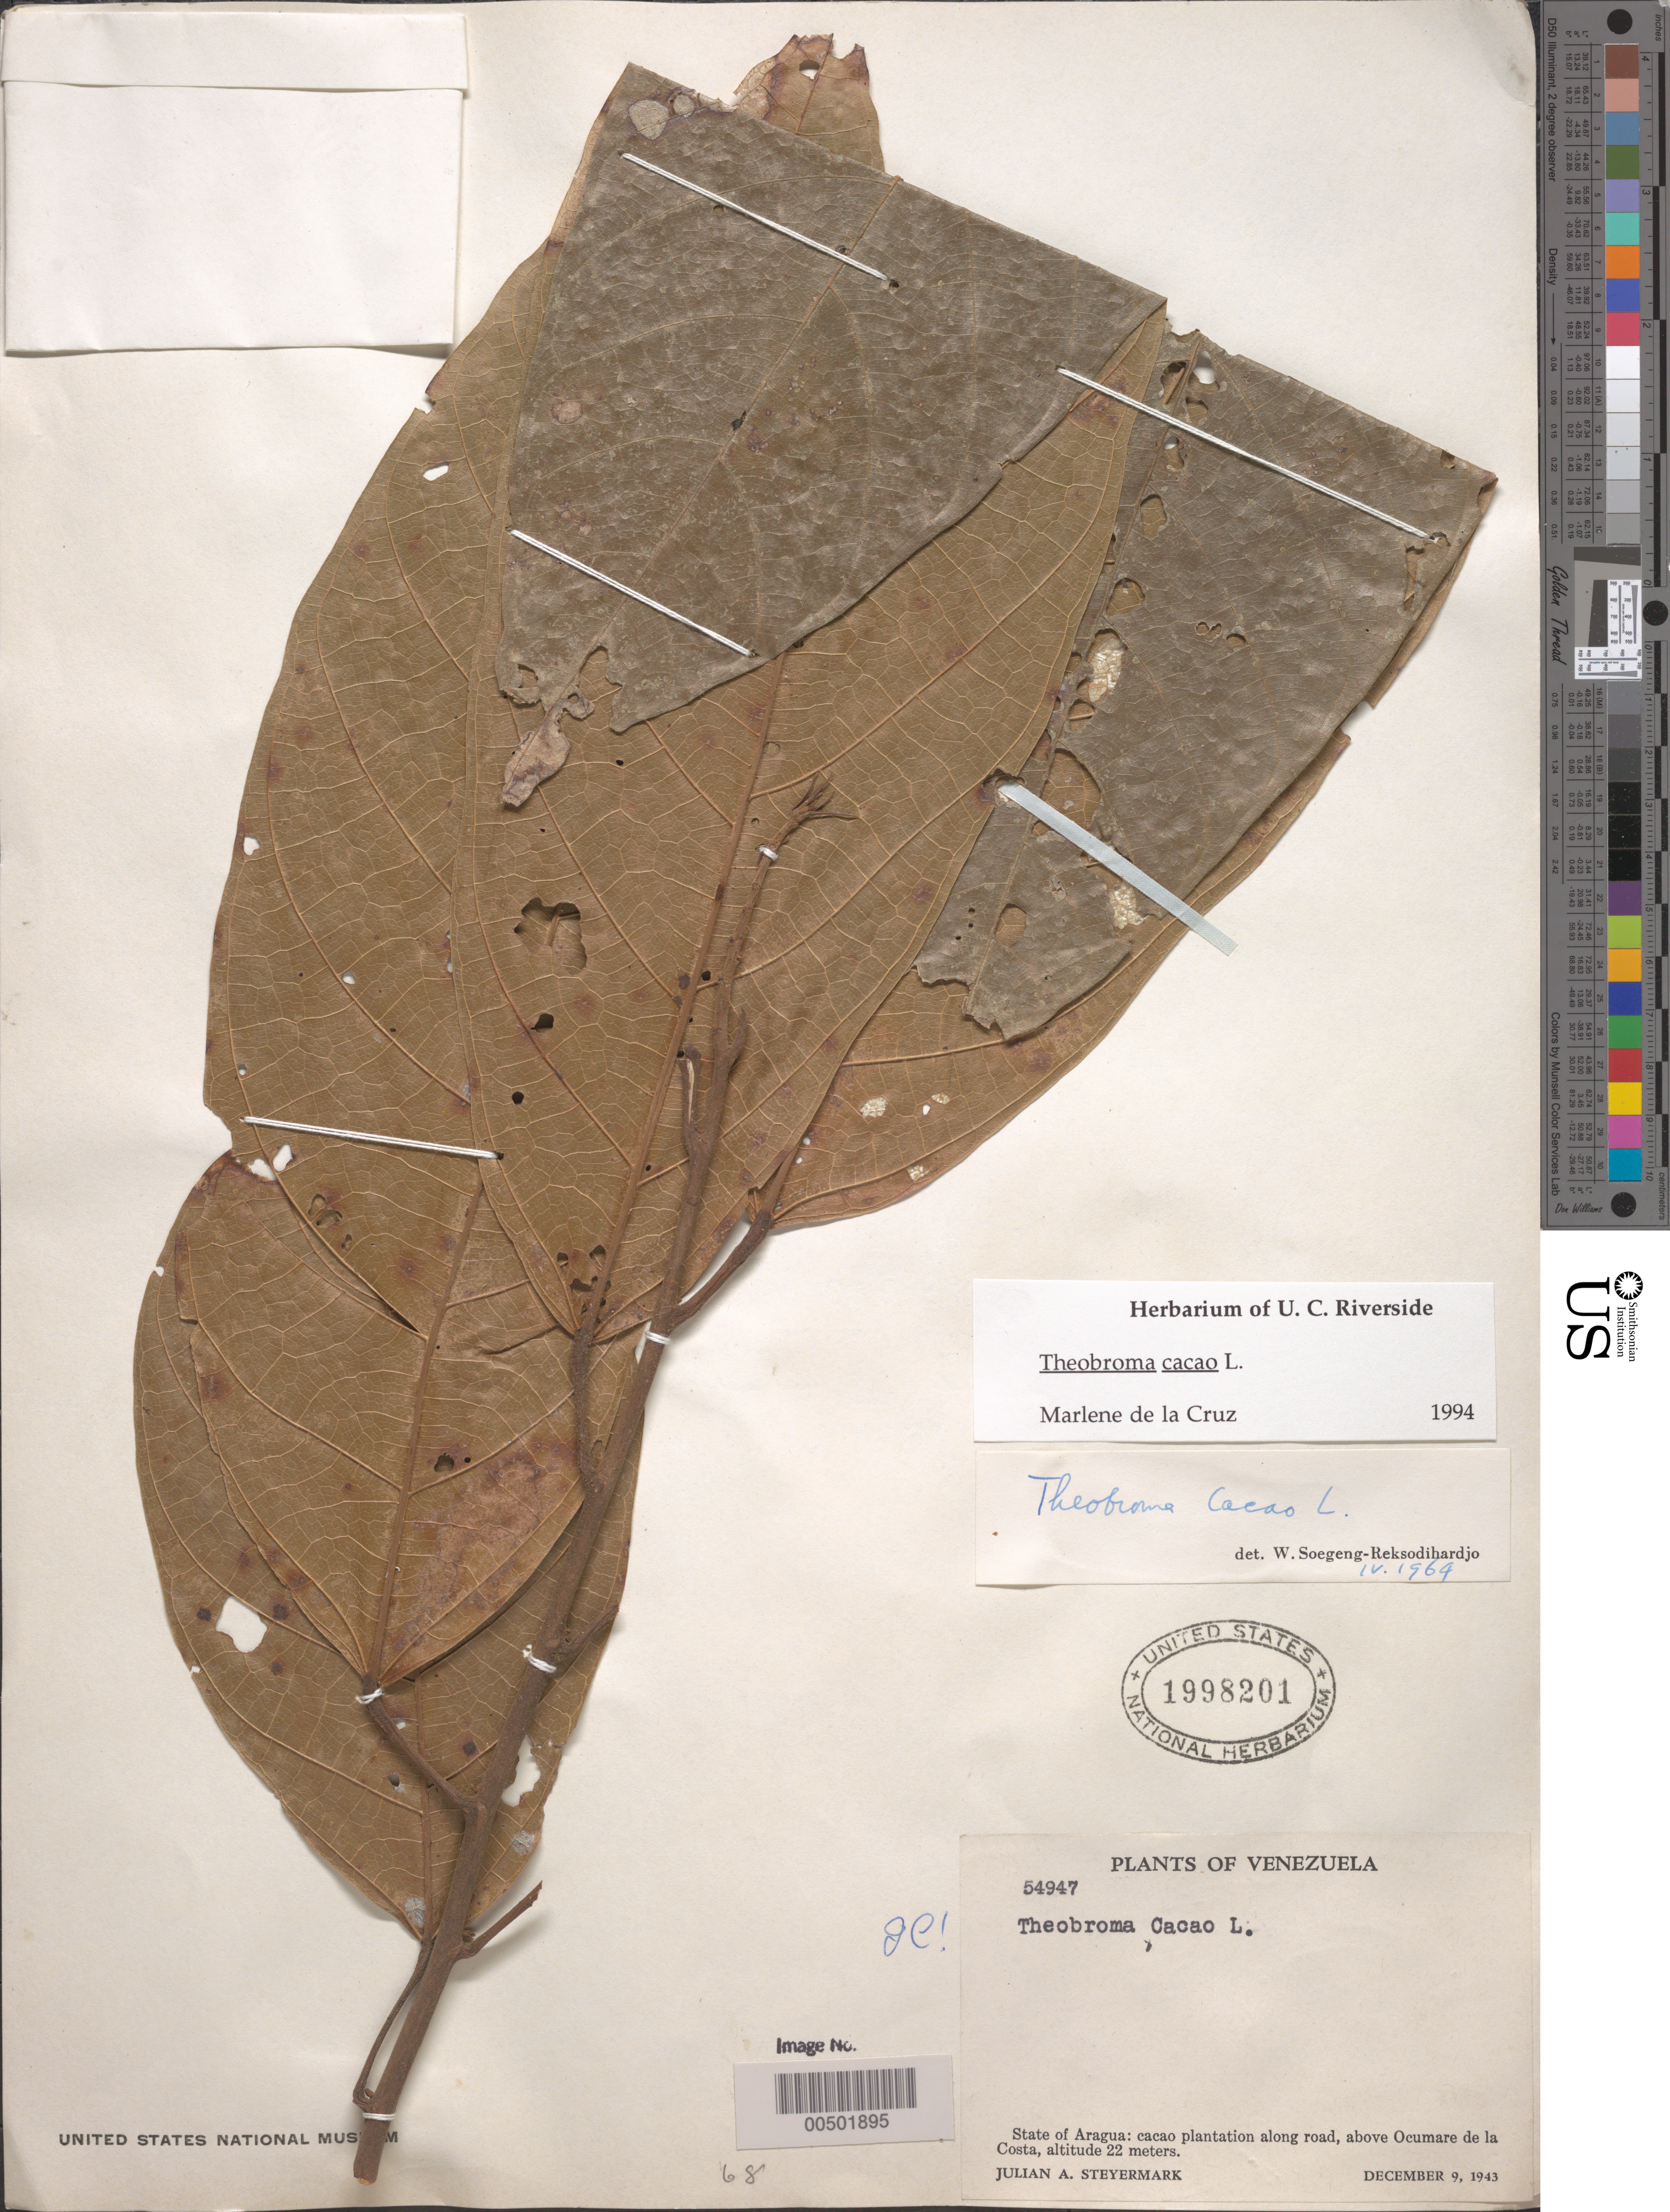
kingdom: Plantae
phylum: Tracheophyta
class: Magnoliopsida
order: Malvales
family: Malvaceae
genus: Theobroma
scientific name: Theobroma cacao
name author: L.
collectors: J. Steyermark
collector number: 54947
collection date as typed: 09 Dec 1943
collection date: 1943-12-09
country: Venezuela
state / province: Aragua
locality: Cacao plantation along road, above Ocumare de la Costa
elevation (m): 22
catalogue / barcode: US 1998201